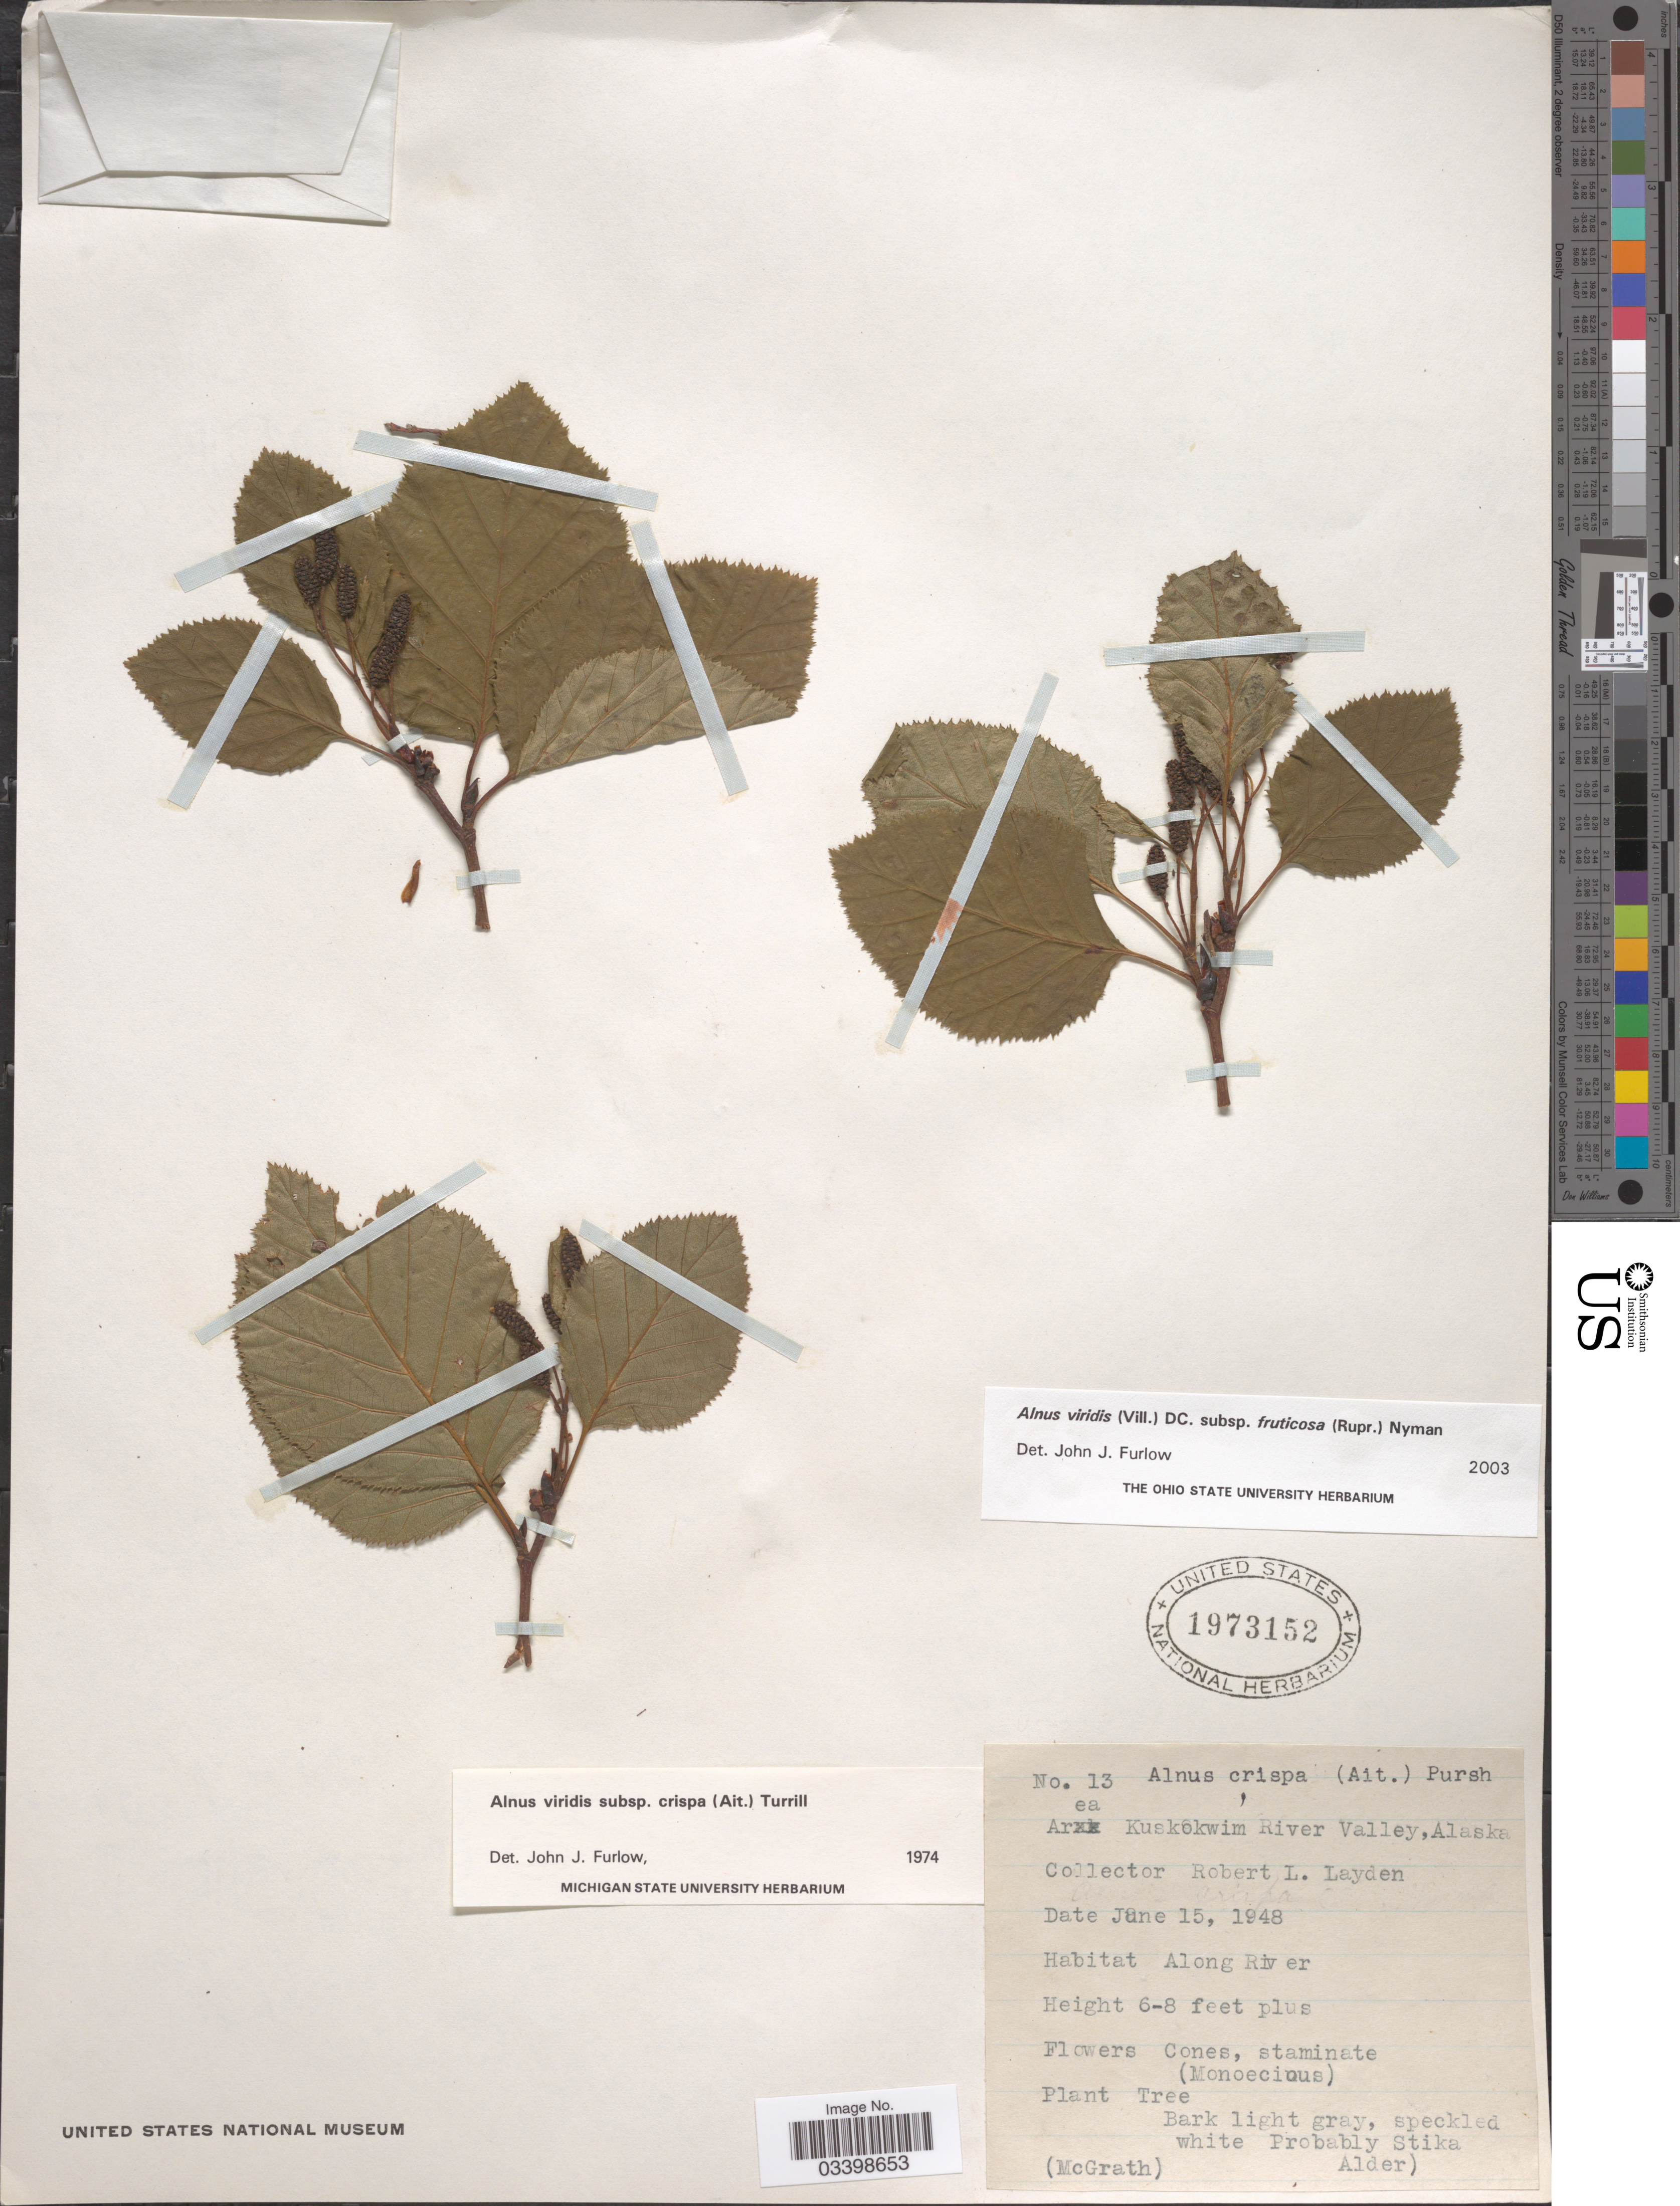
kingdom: Plantae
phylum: Tracheophyta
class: Magnoliopsida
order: Fagales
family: Betulaceae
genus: Alnus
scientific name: Alnus viridis subsp. fruticosa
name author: (Rupr.) Nyman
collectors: R. Layden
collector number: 13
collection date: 1948-06-15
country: United States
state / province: Alaska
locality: Area Kuskokwim River Valley. Along River.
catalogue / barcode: US 1973152